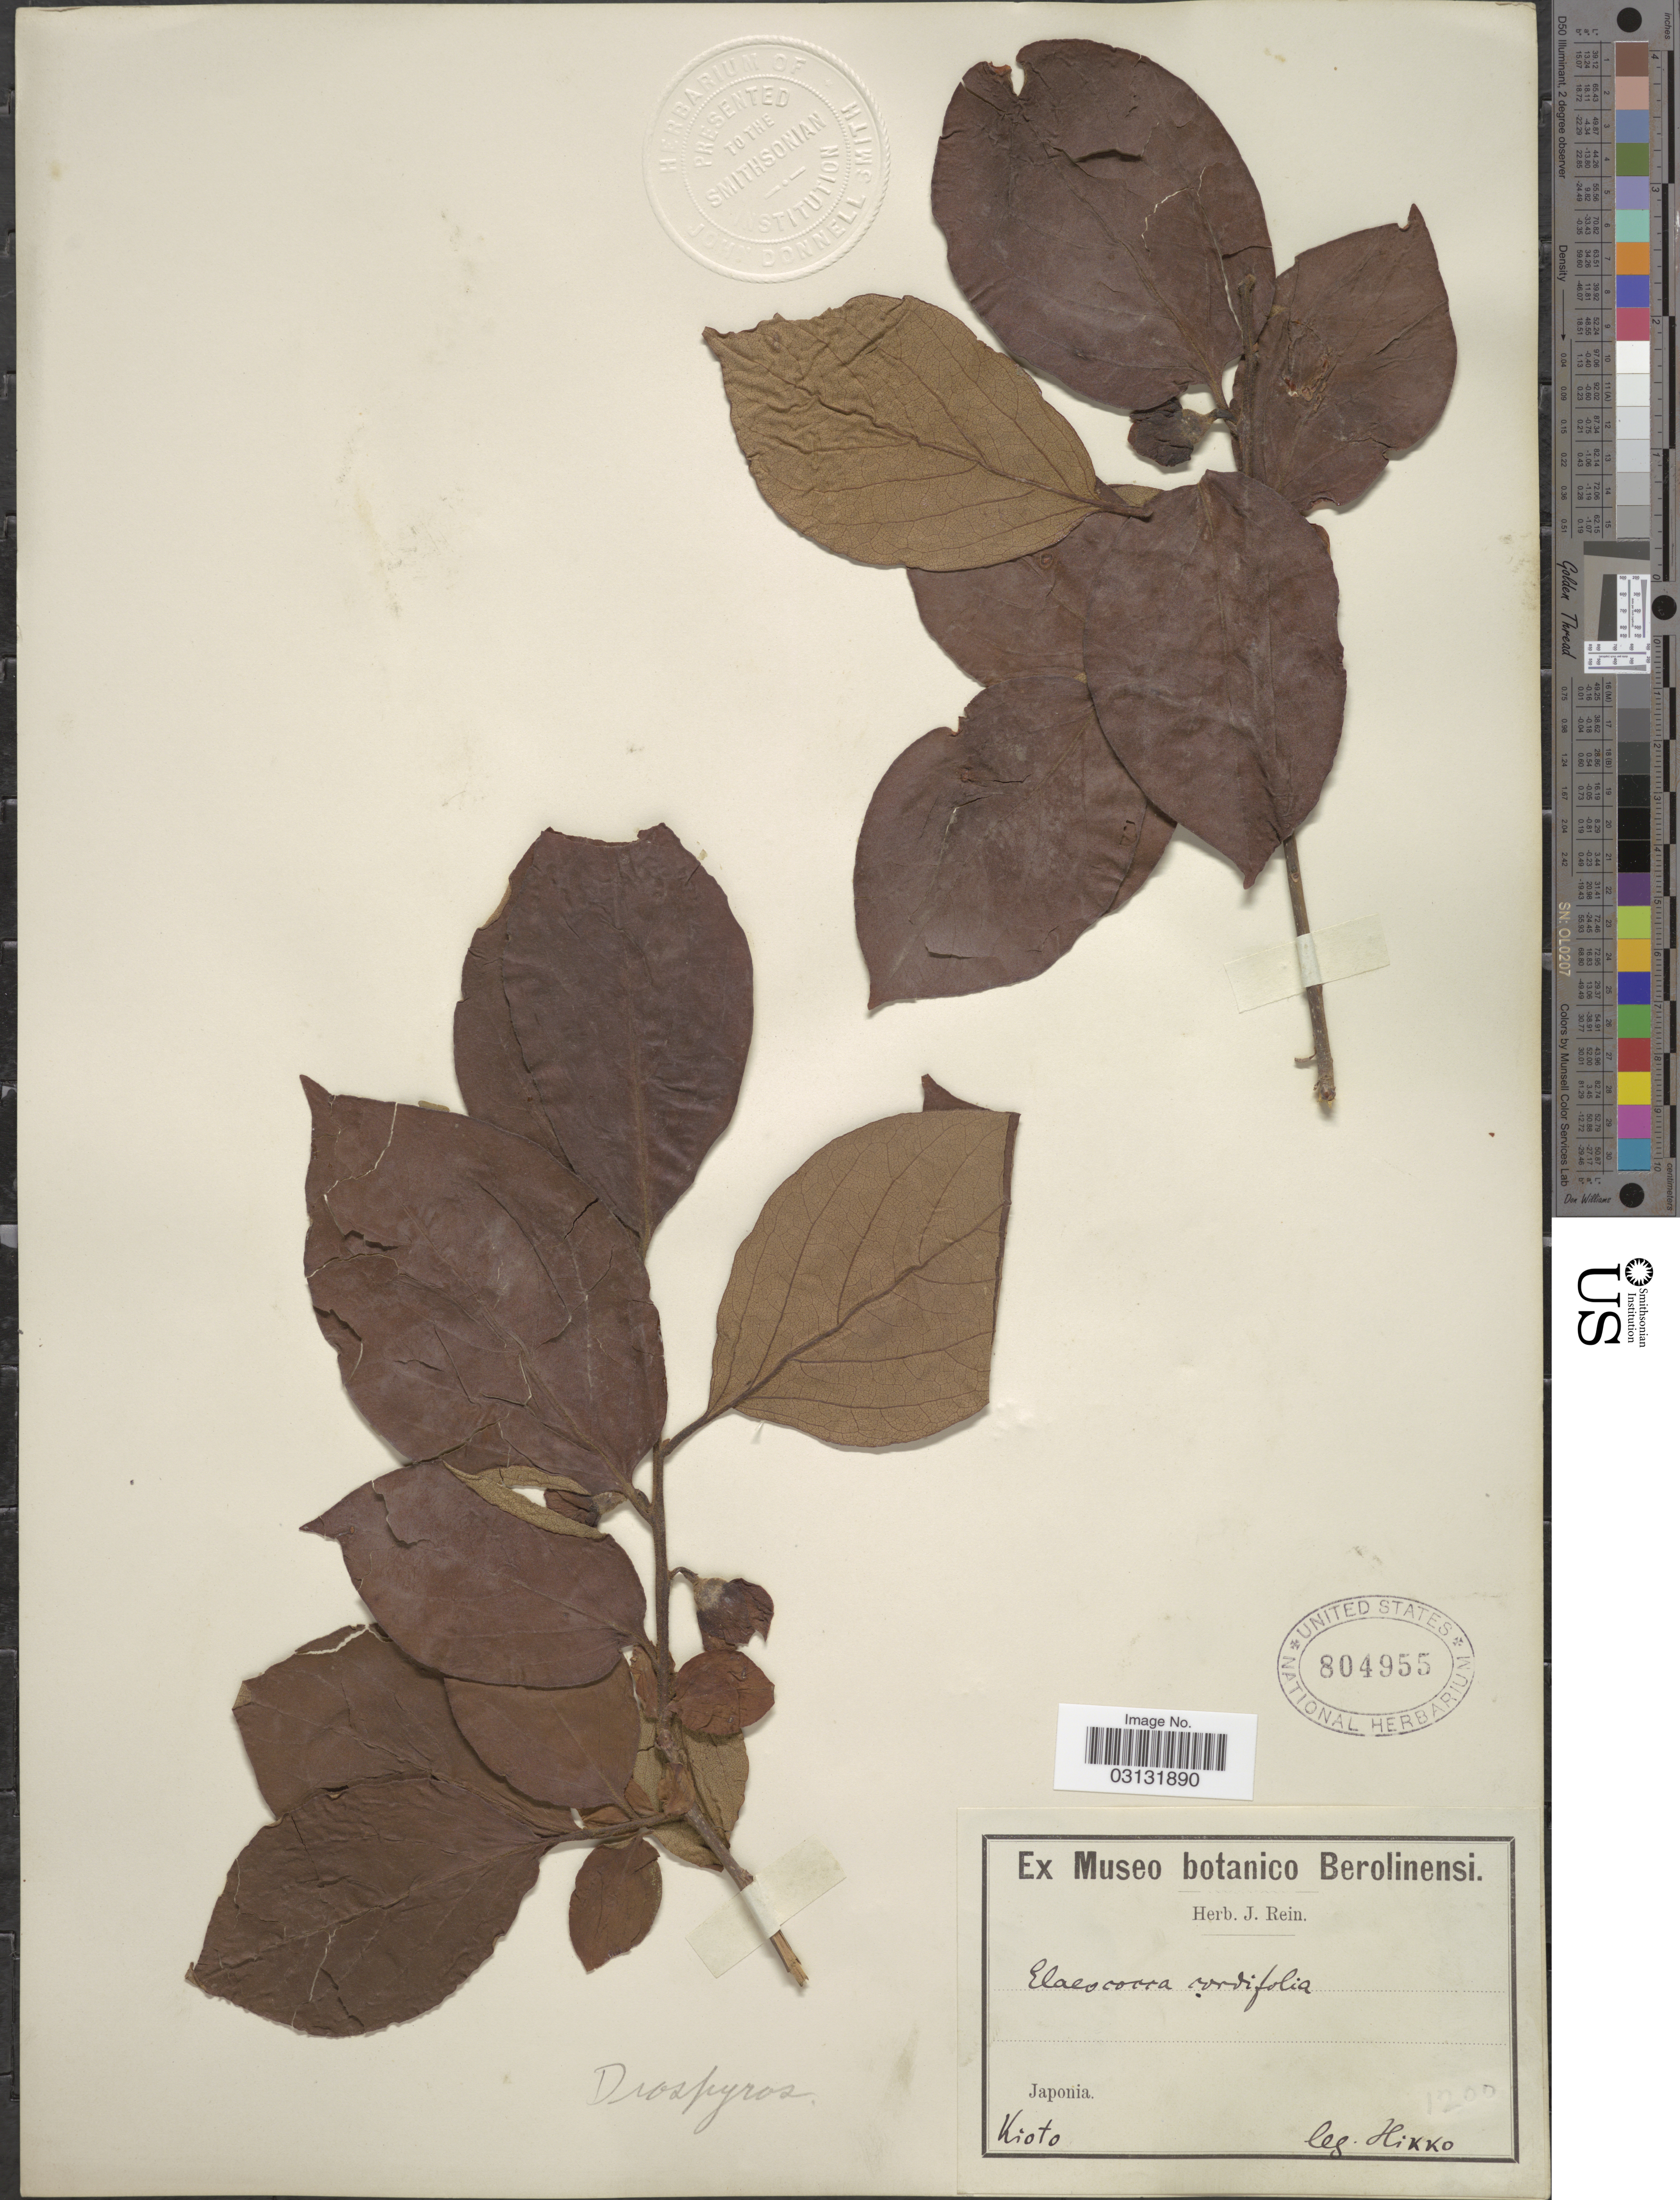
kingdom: Plantae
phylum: Tracheophyta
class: Magnoliopsida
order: Ericales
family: Ebenaceae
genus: Diospyros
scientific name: Diospyros kaki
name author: Thunb.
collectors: -. Hikko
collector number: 1200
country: Japan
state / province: Kyoto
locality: Kioto.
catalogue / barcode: US 804955